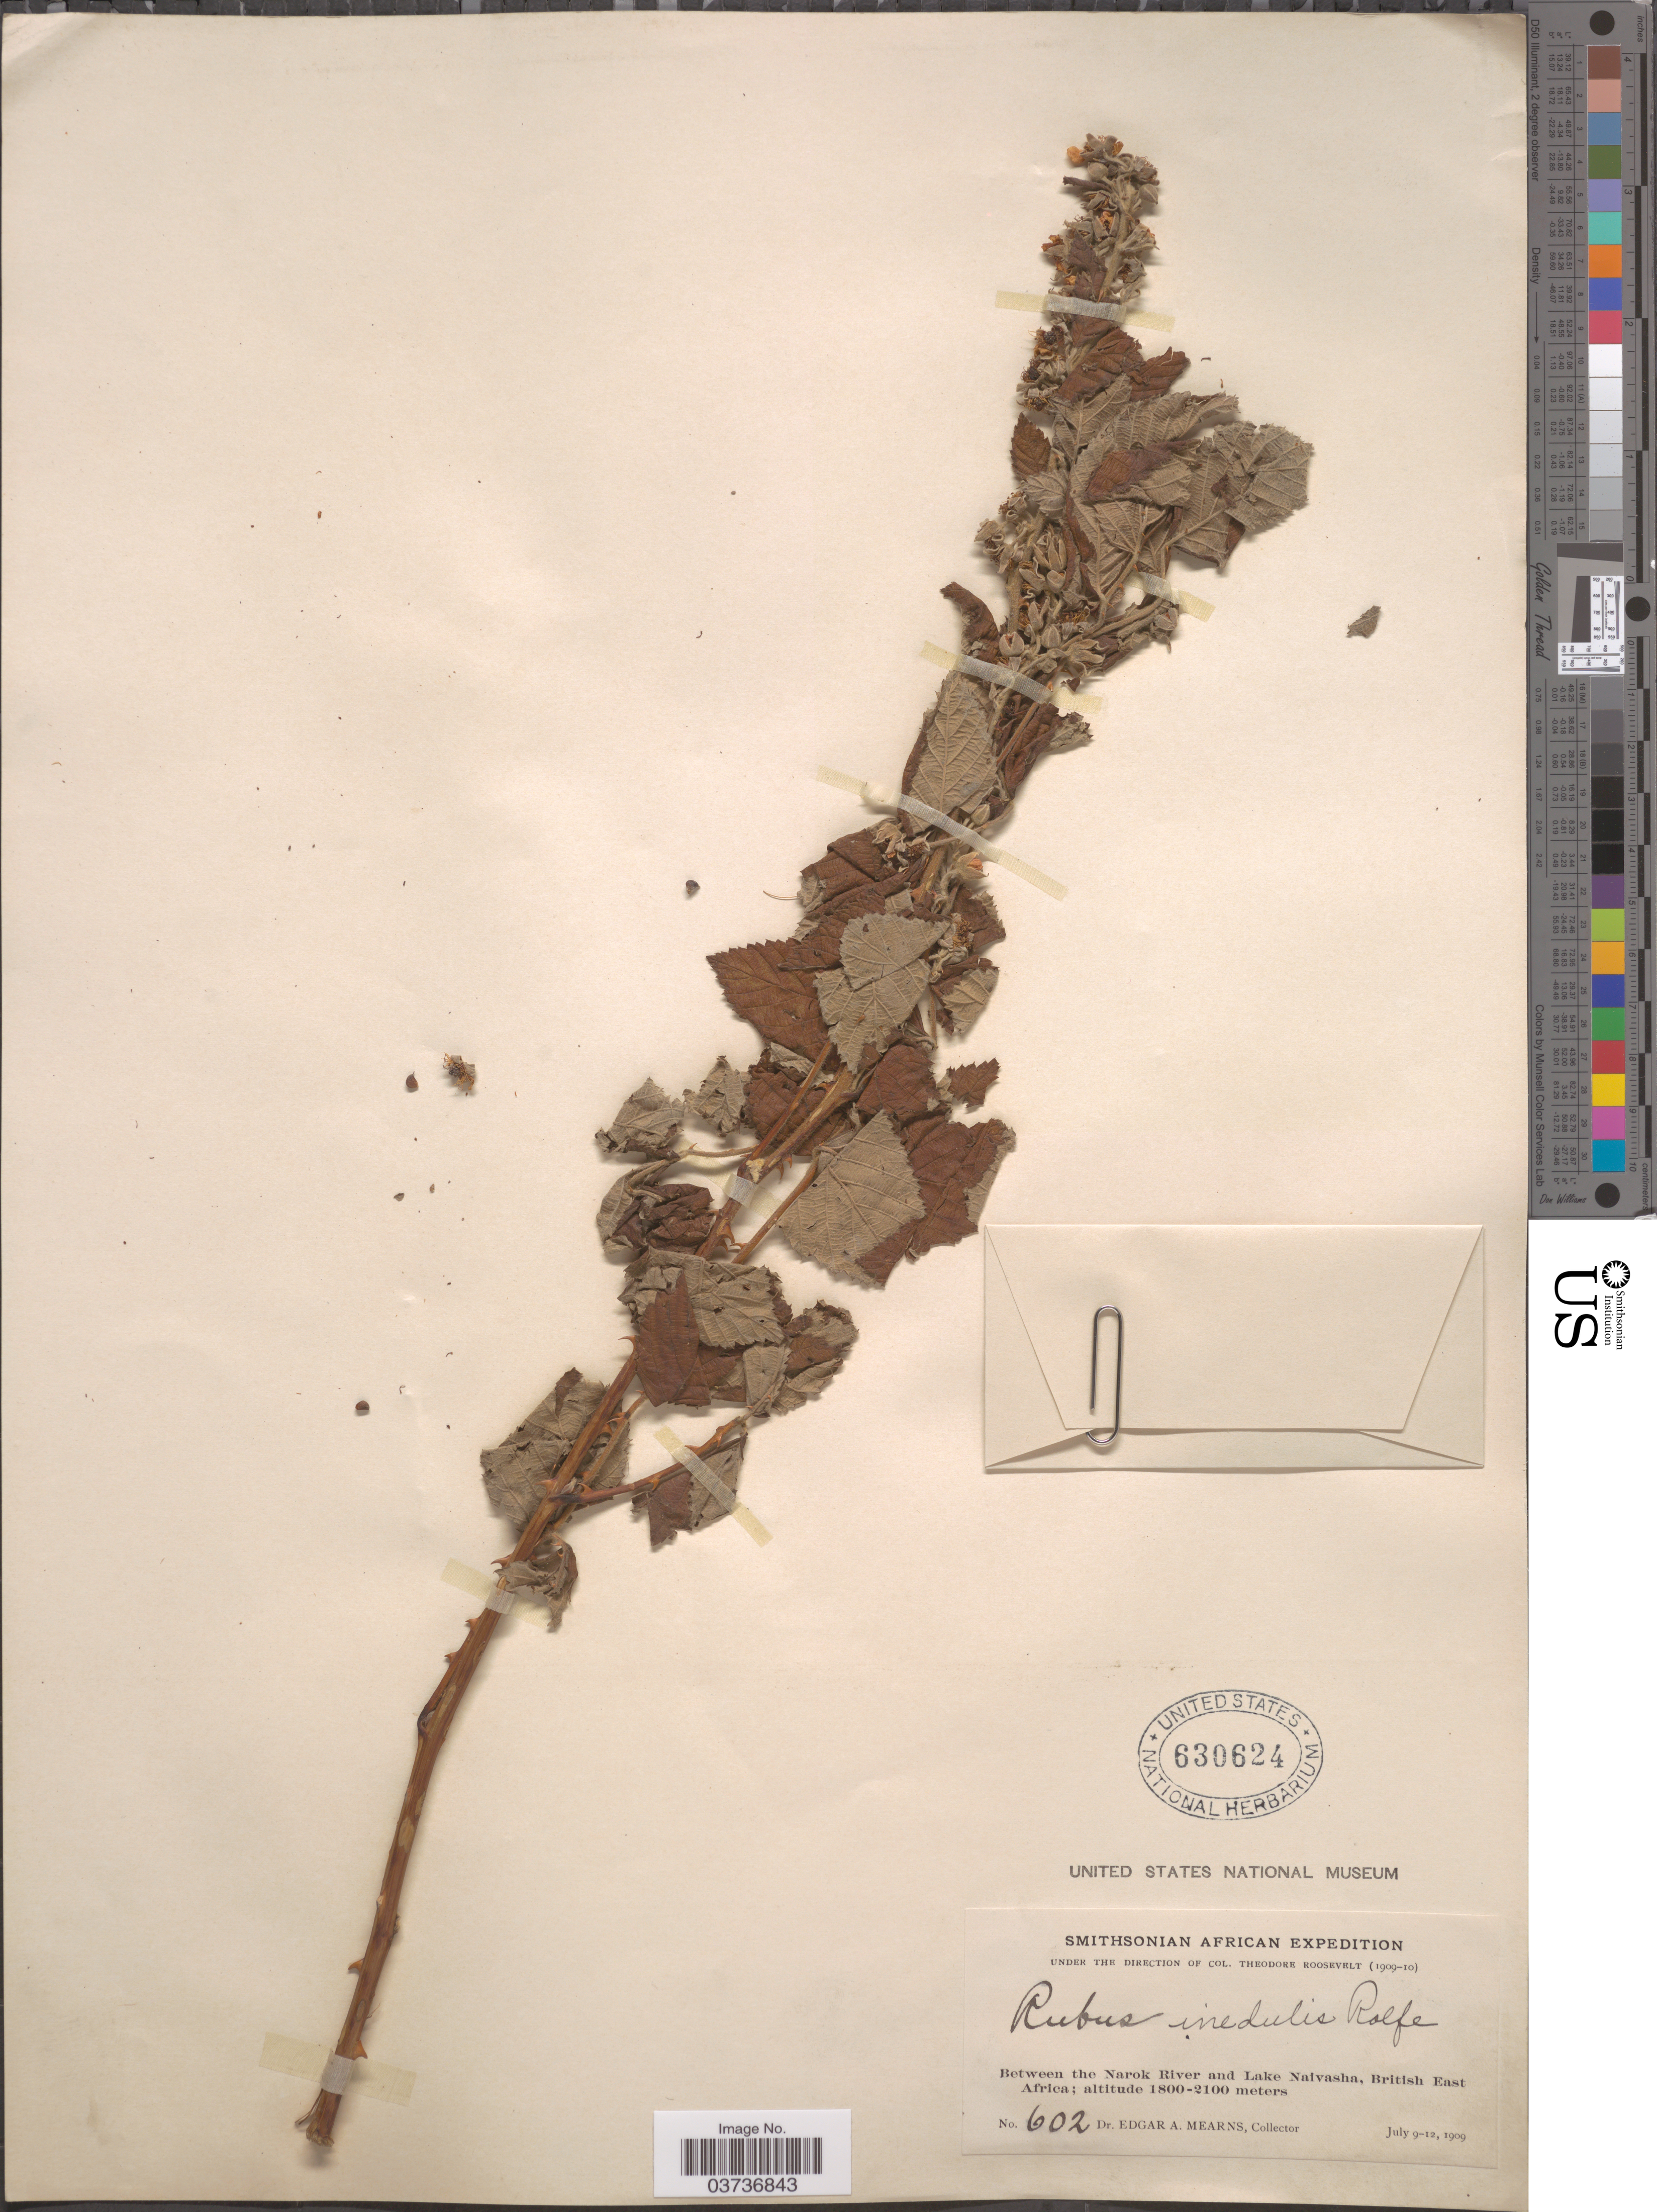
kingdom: Plantae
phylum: Tracheophyta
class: Magnoliopsida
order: Rosales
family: Rosaceae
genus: Rubus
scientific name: Rubus inedulis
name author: Rolfe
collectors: E. A. Mearns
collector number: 602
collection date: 1909-07-09/1909-07-12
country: Kenya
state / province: Narok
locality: Between the Narok River and Lake Naivasha, British East Africa.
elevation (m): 1800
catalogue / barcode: US 630624